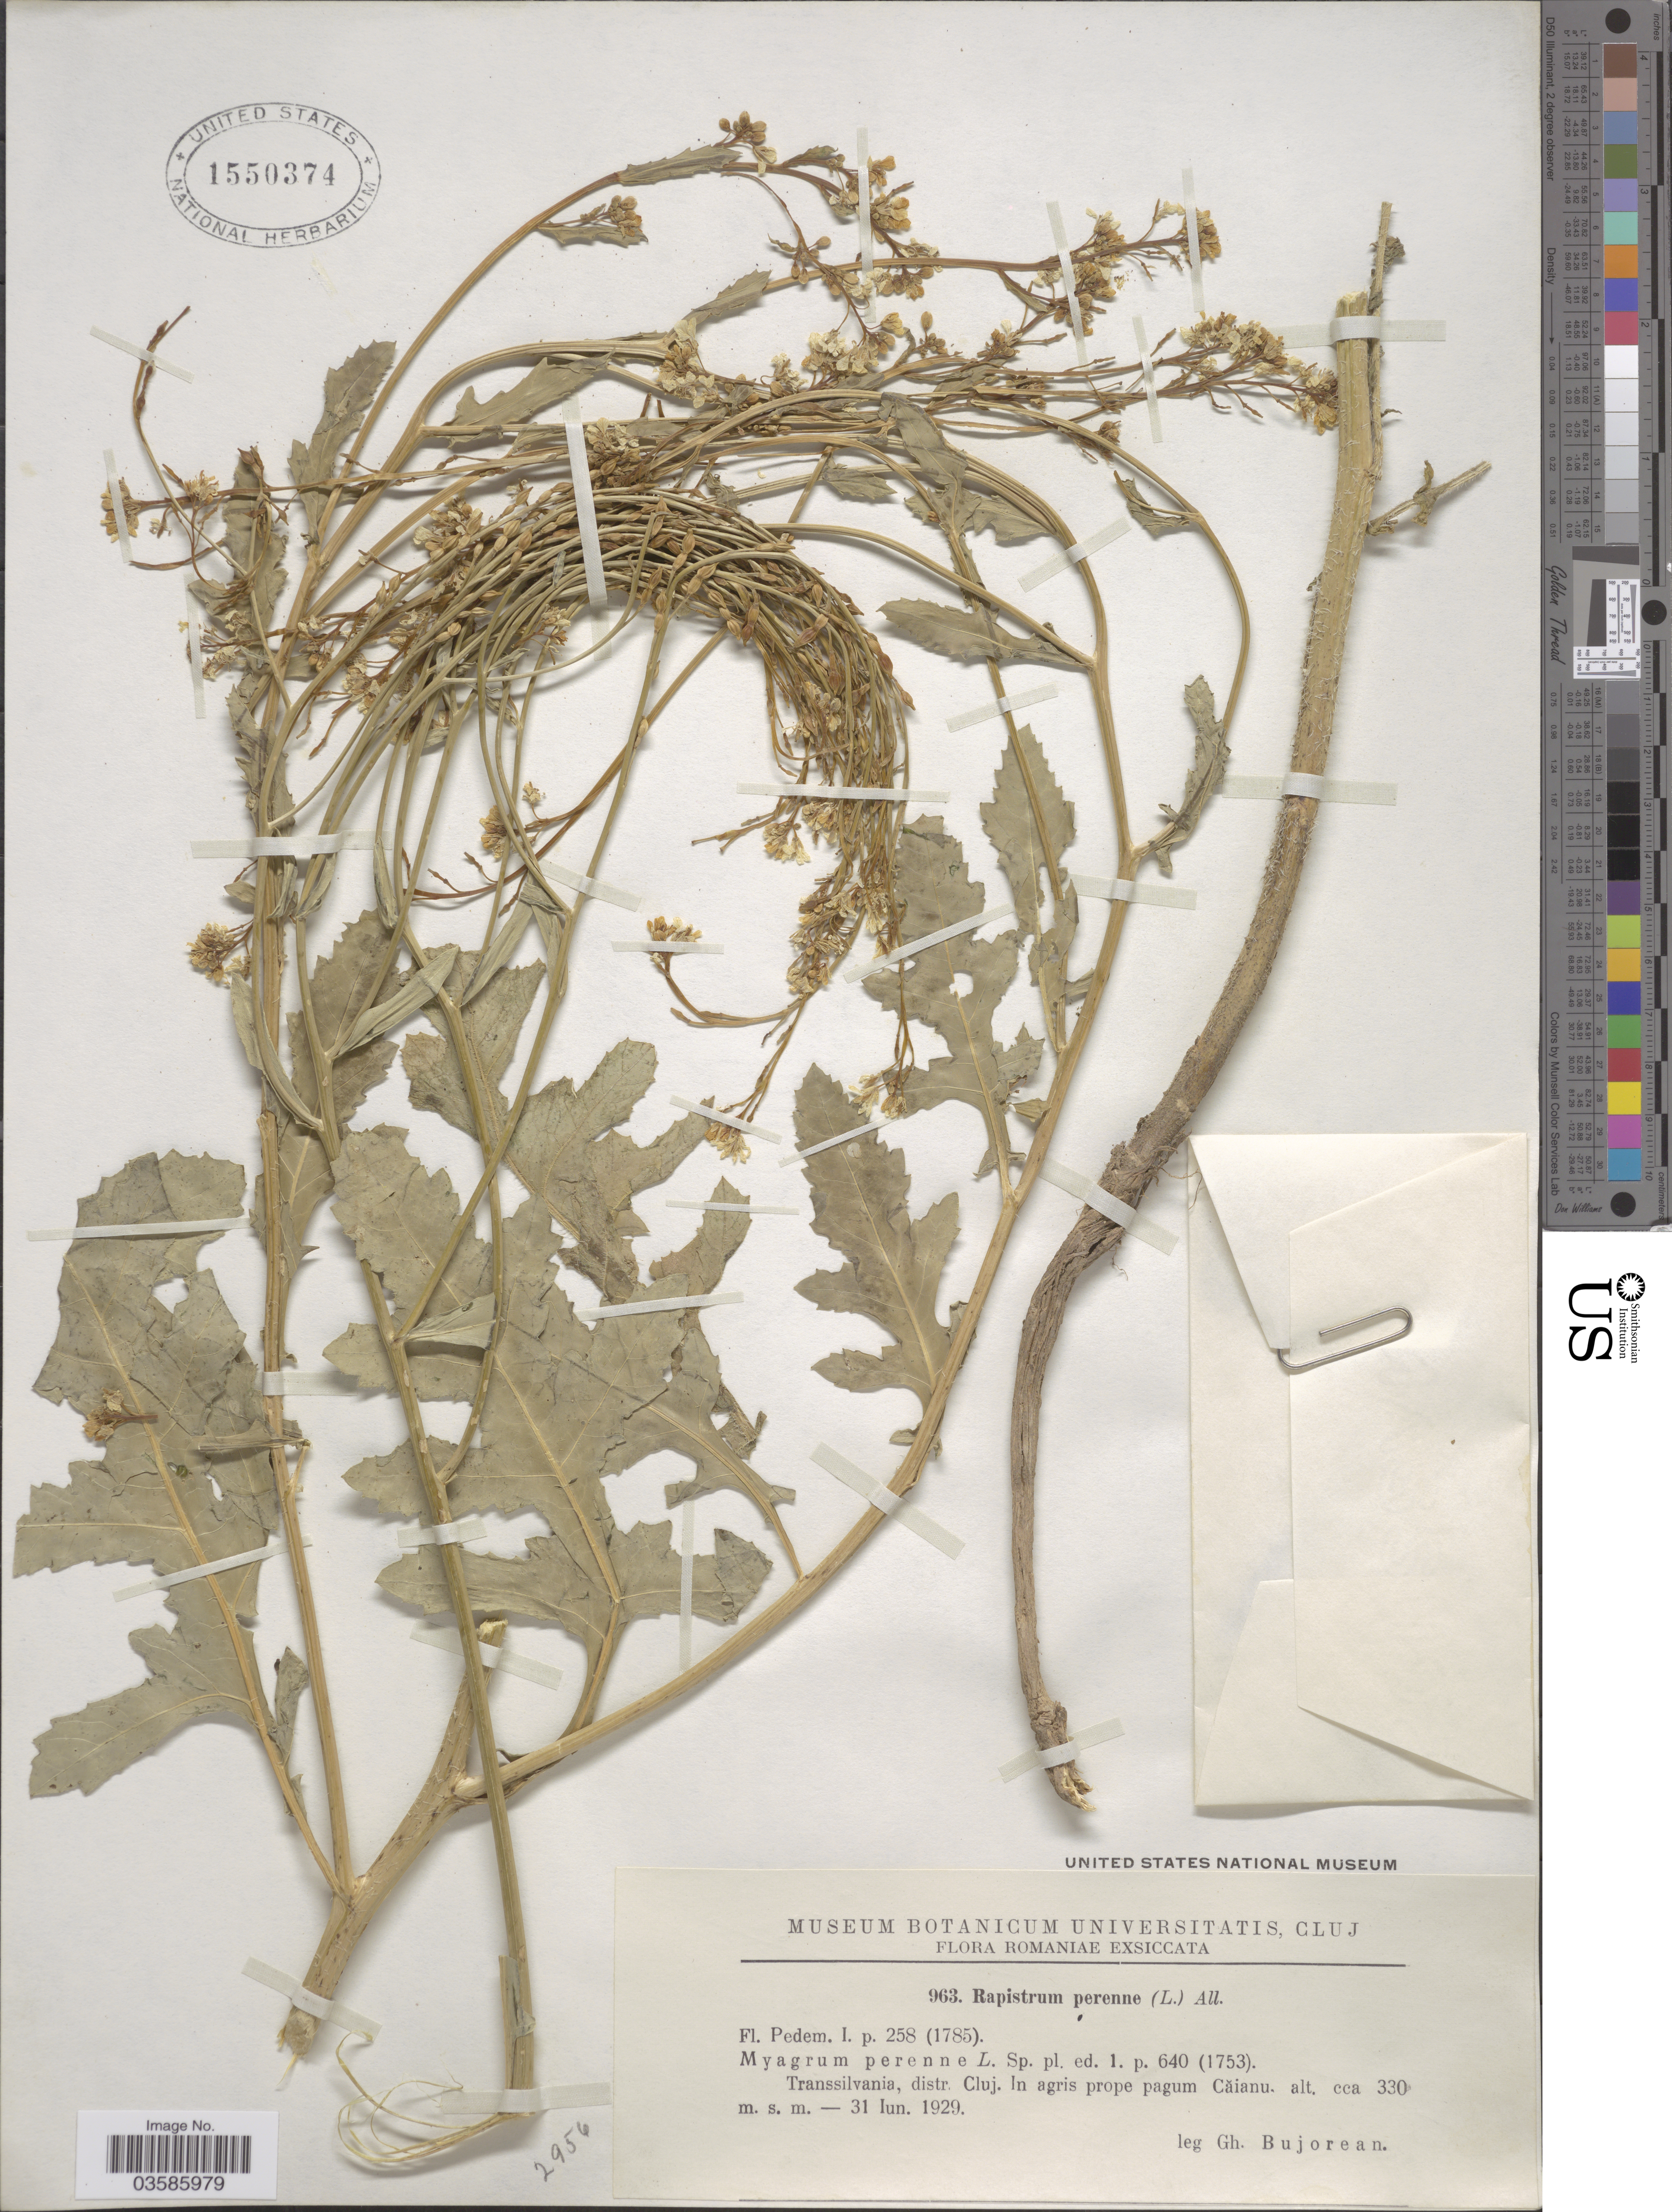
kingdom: Plantae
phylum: Tracheophyta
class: Magnoliopsida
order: Brassicales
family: Brassicaceae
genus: Rapistrum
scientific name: Rapistrum perenne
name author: (L.) All.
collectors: G. Bujorean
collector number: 963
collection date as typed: Transcribed d/m/y: 31/6/1929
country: Romania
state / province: Cluj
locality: Transsilvania, distr. Cluj. In agris prope pagum Caianu.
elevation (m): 330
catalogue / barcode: US 1550374